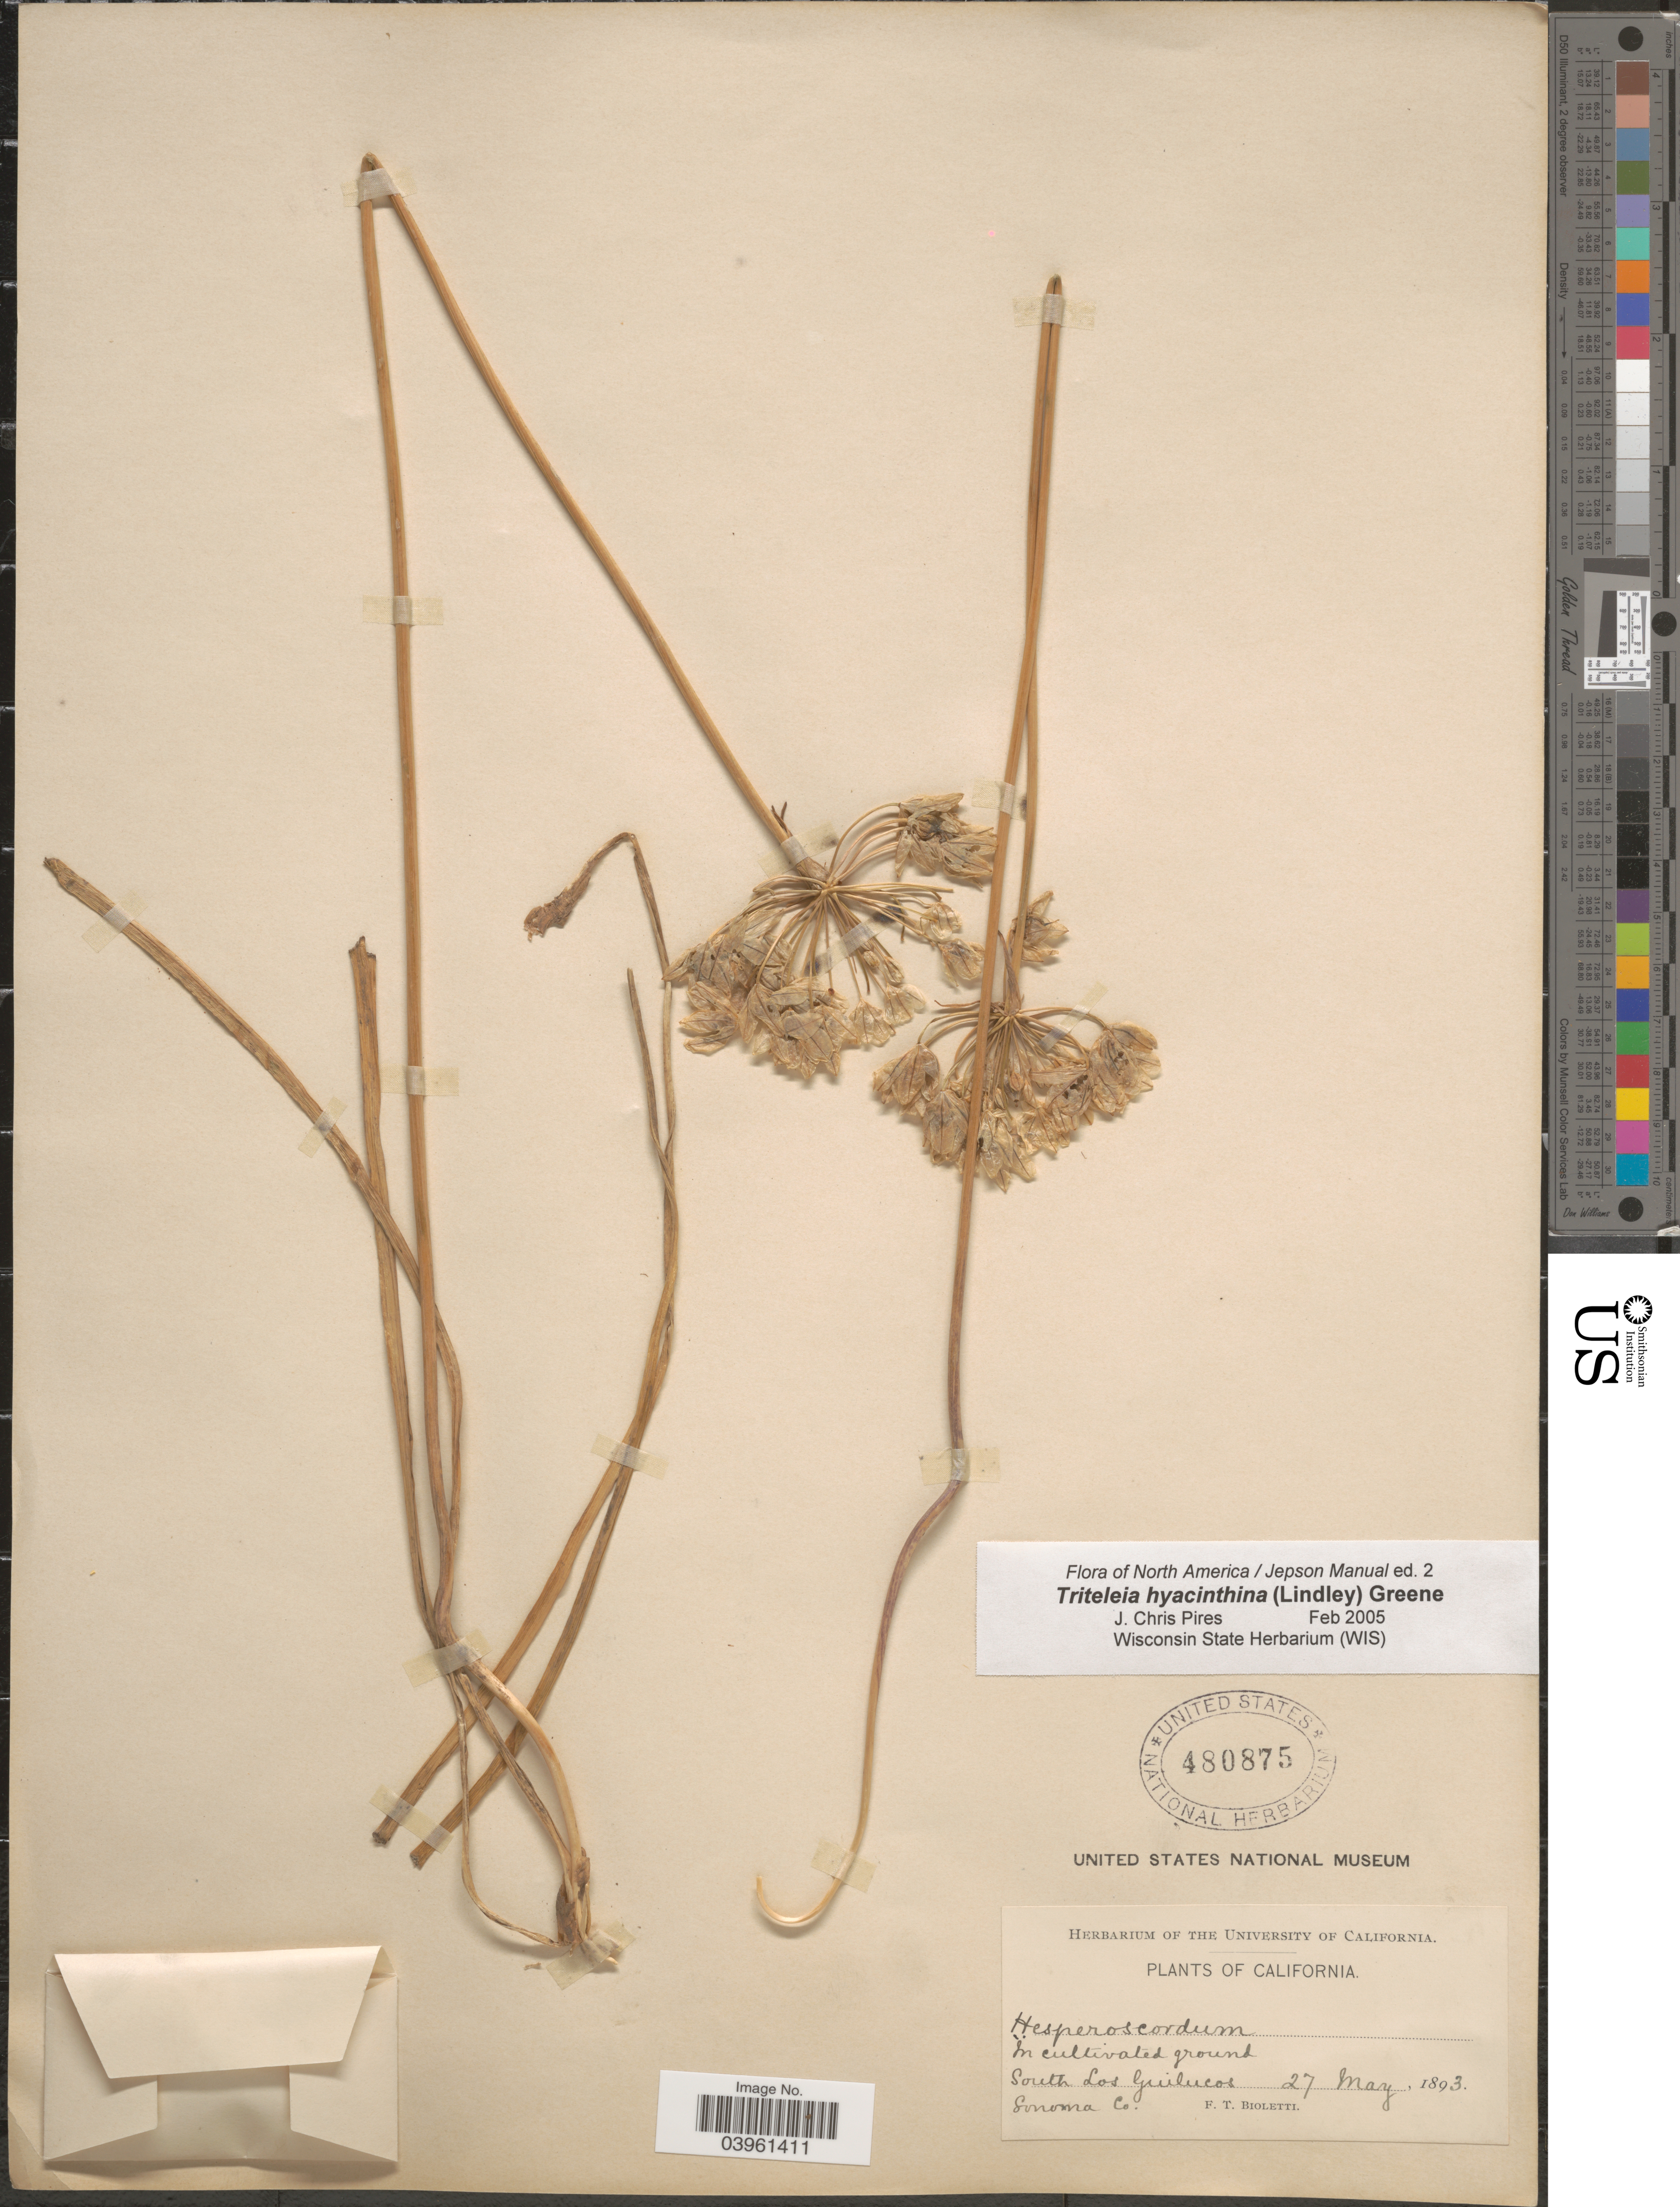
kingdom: Plantae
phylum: Tracheophyta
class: Liliopsida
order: Asparagales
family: Asparagaceae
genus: Triteleia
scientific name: Triteleia hyacinthina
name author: (Lindl.) Greene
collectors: F. T. Bioletti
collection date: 1893-05-27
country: United States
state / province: California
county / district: Sonoma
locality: South Los Guilucos. Sonoma Co.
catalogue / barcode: US 480875